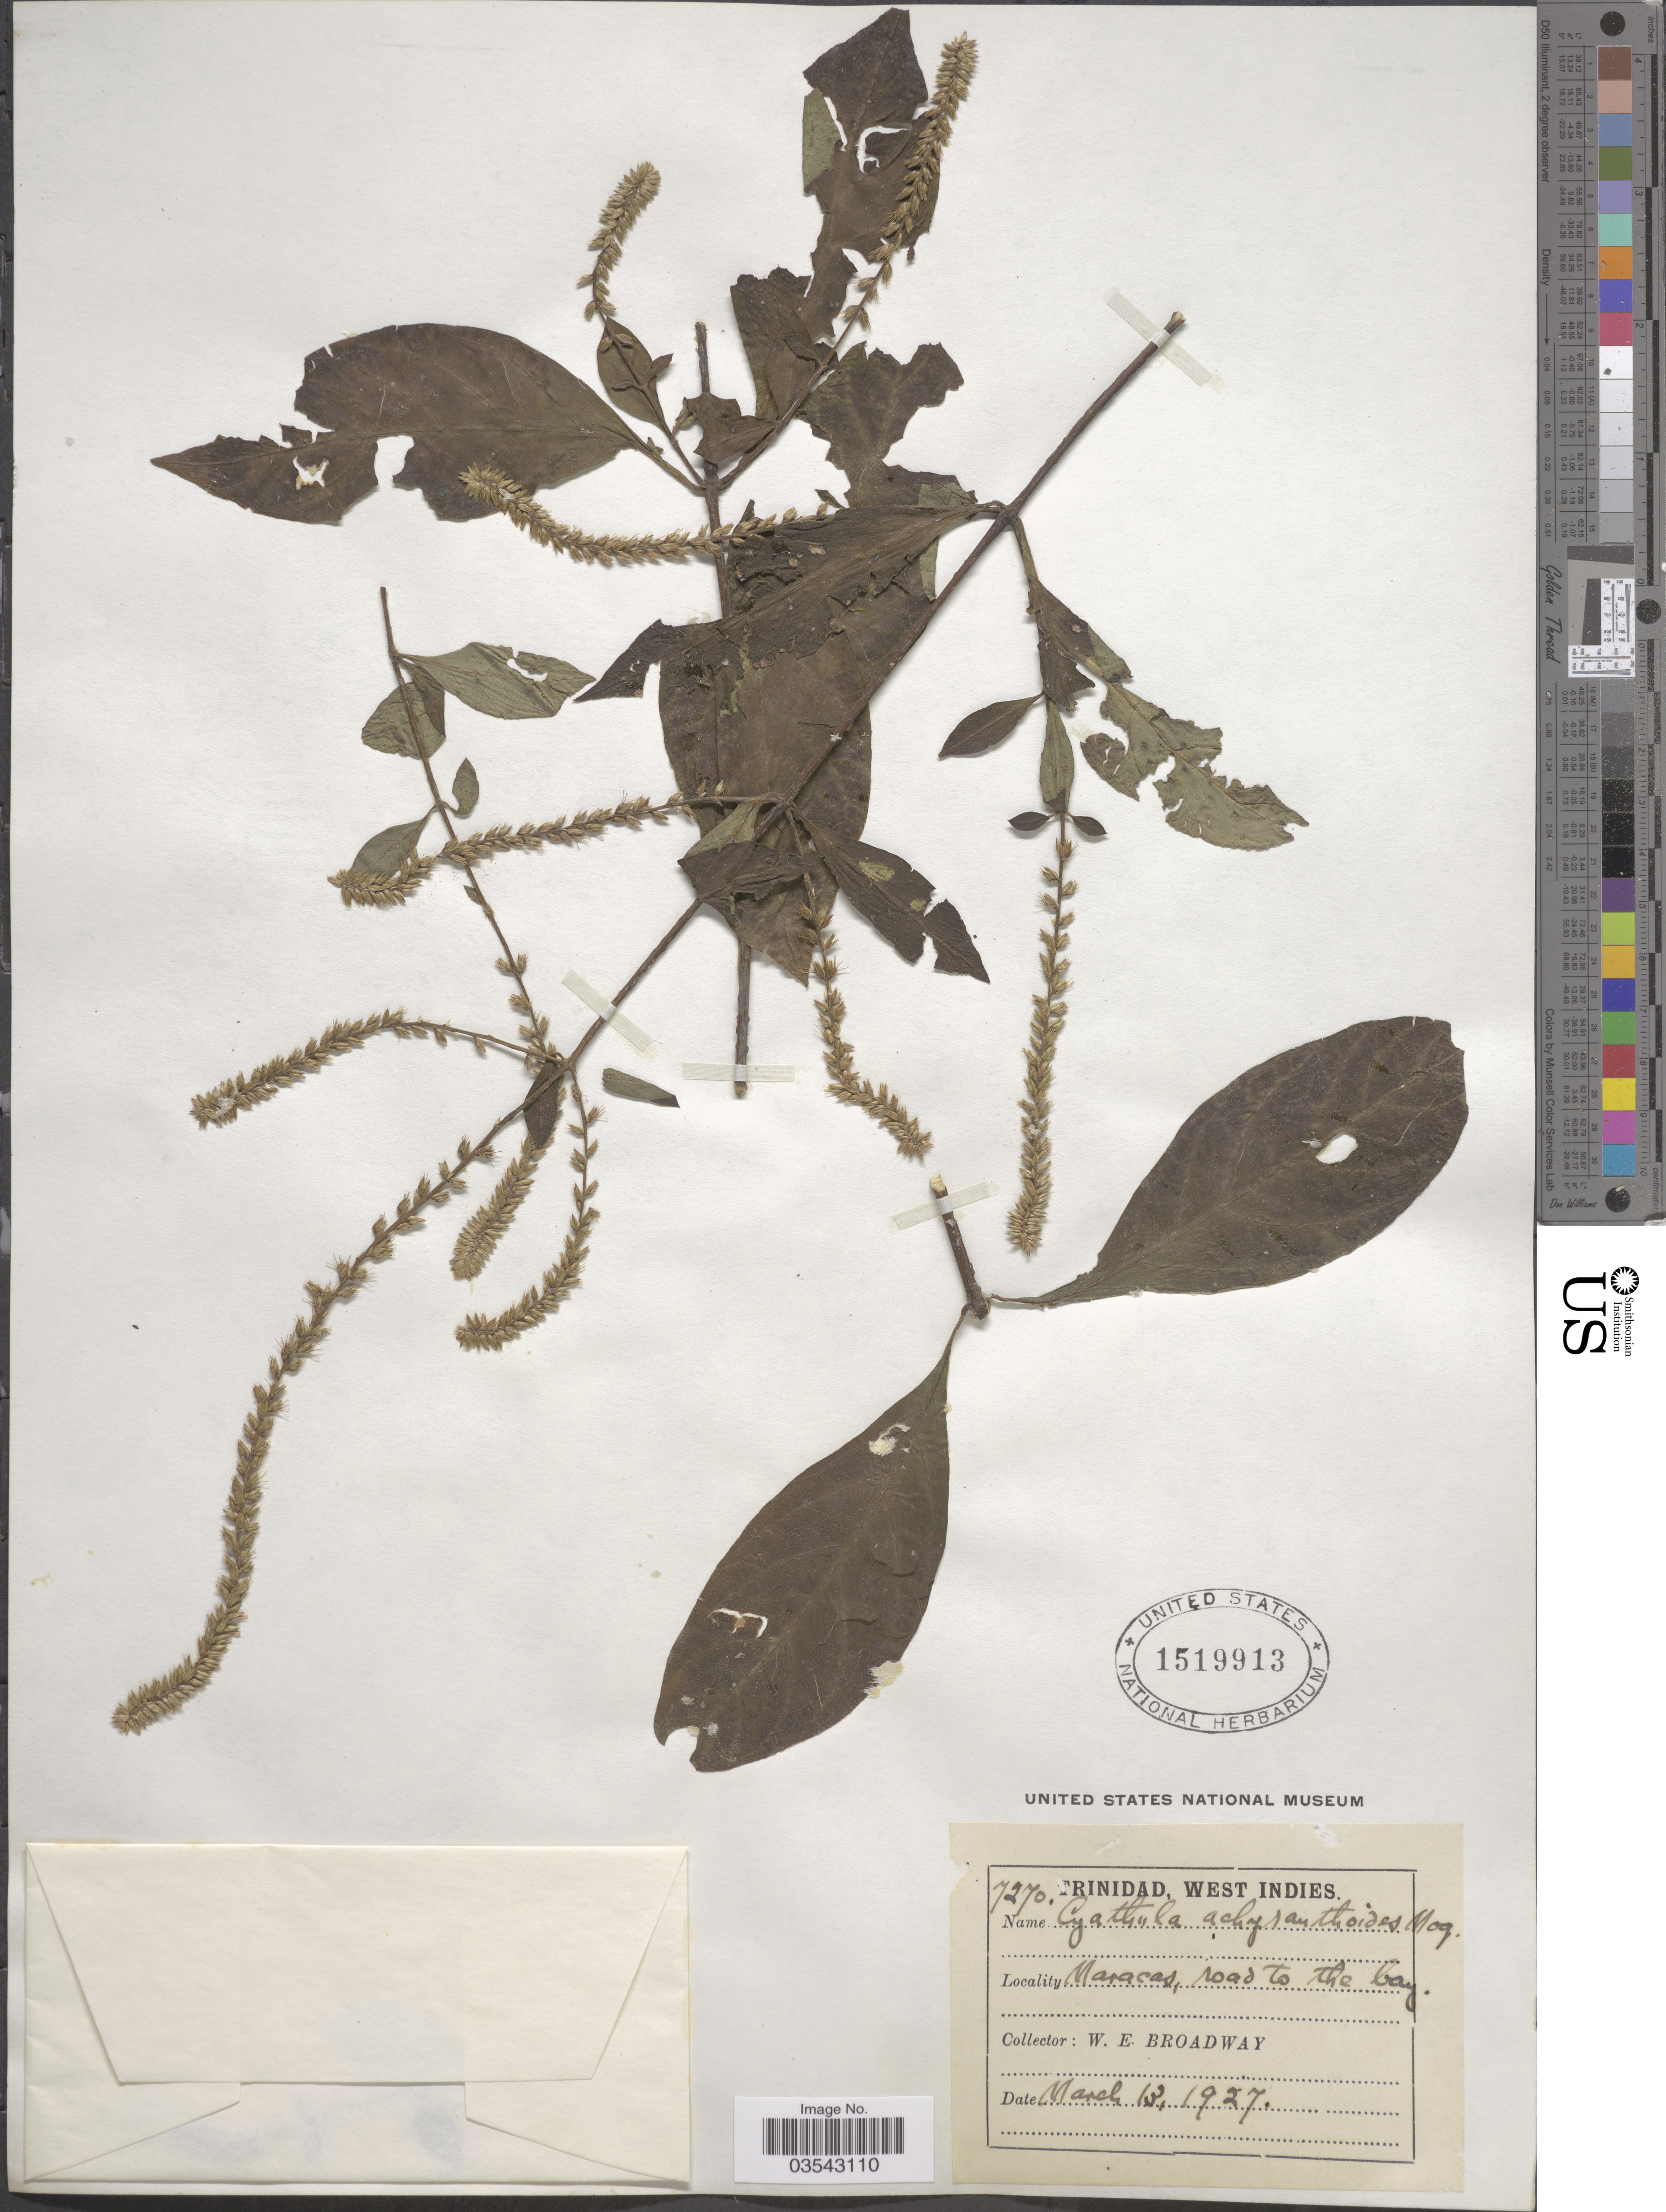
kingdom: Plantae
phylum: Tracheophyta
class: Magnoliopsida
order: Caryophyllales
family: Amaranthaceae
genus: Cyathula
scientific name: Cyathula achyranthoides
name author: (Kunth) Moq.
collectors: W. E. Broadway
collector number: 7270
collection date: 1927-03-13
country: Trinidad and Tobago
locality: Trinidad. Maracas, road to the bay.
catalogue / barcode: US 1519913